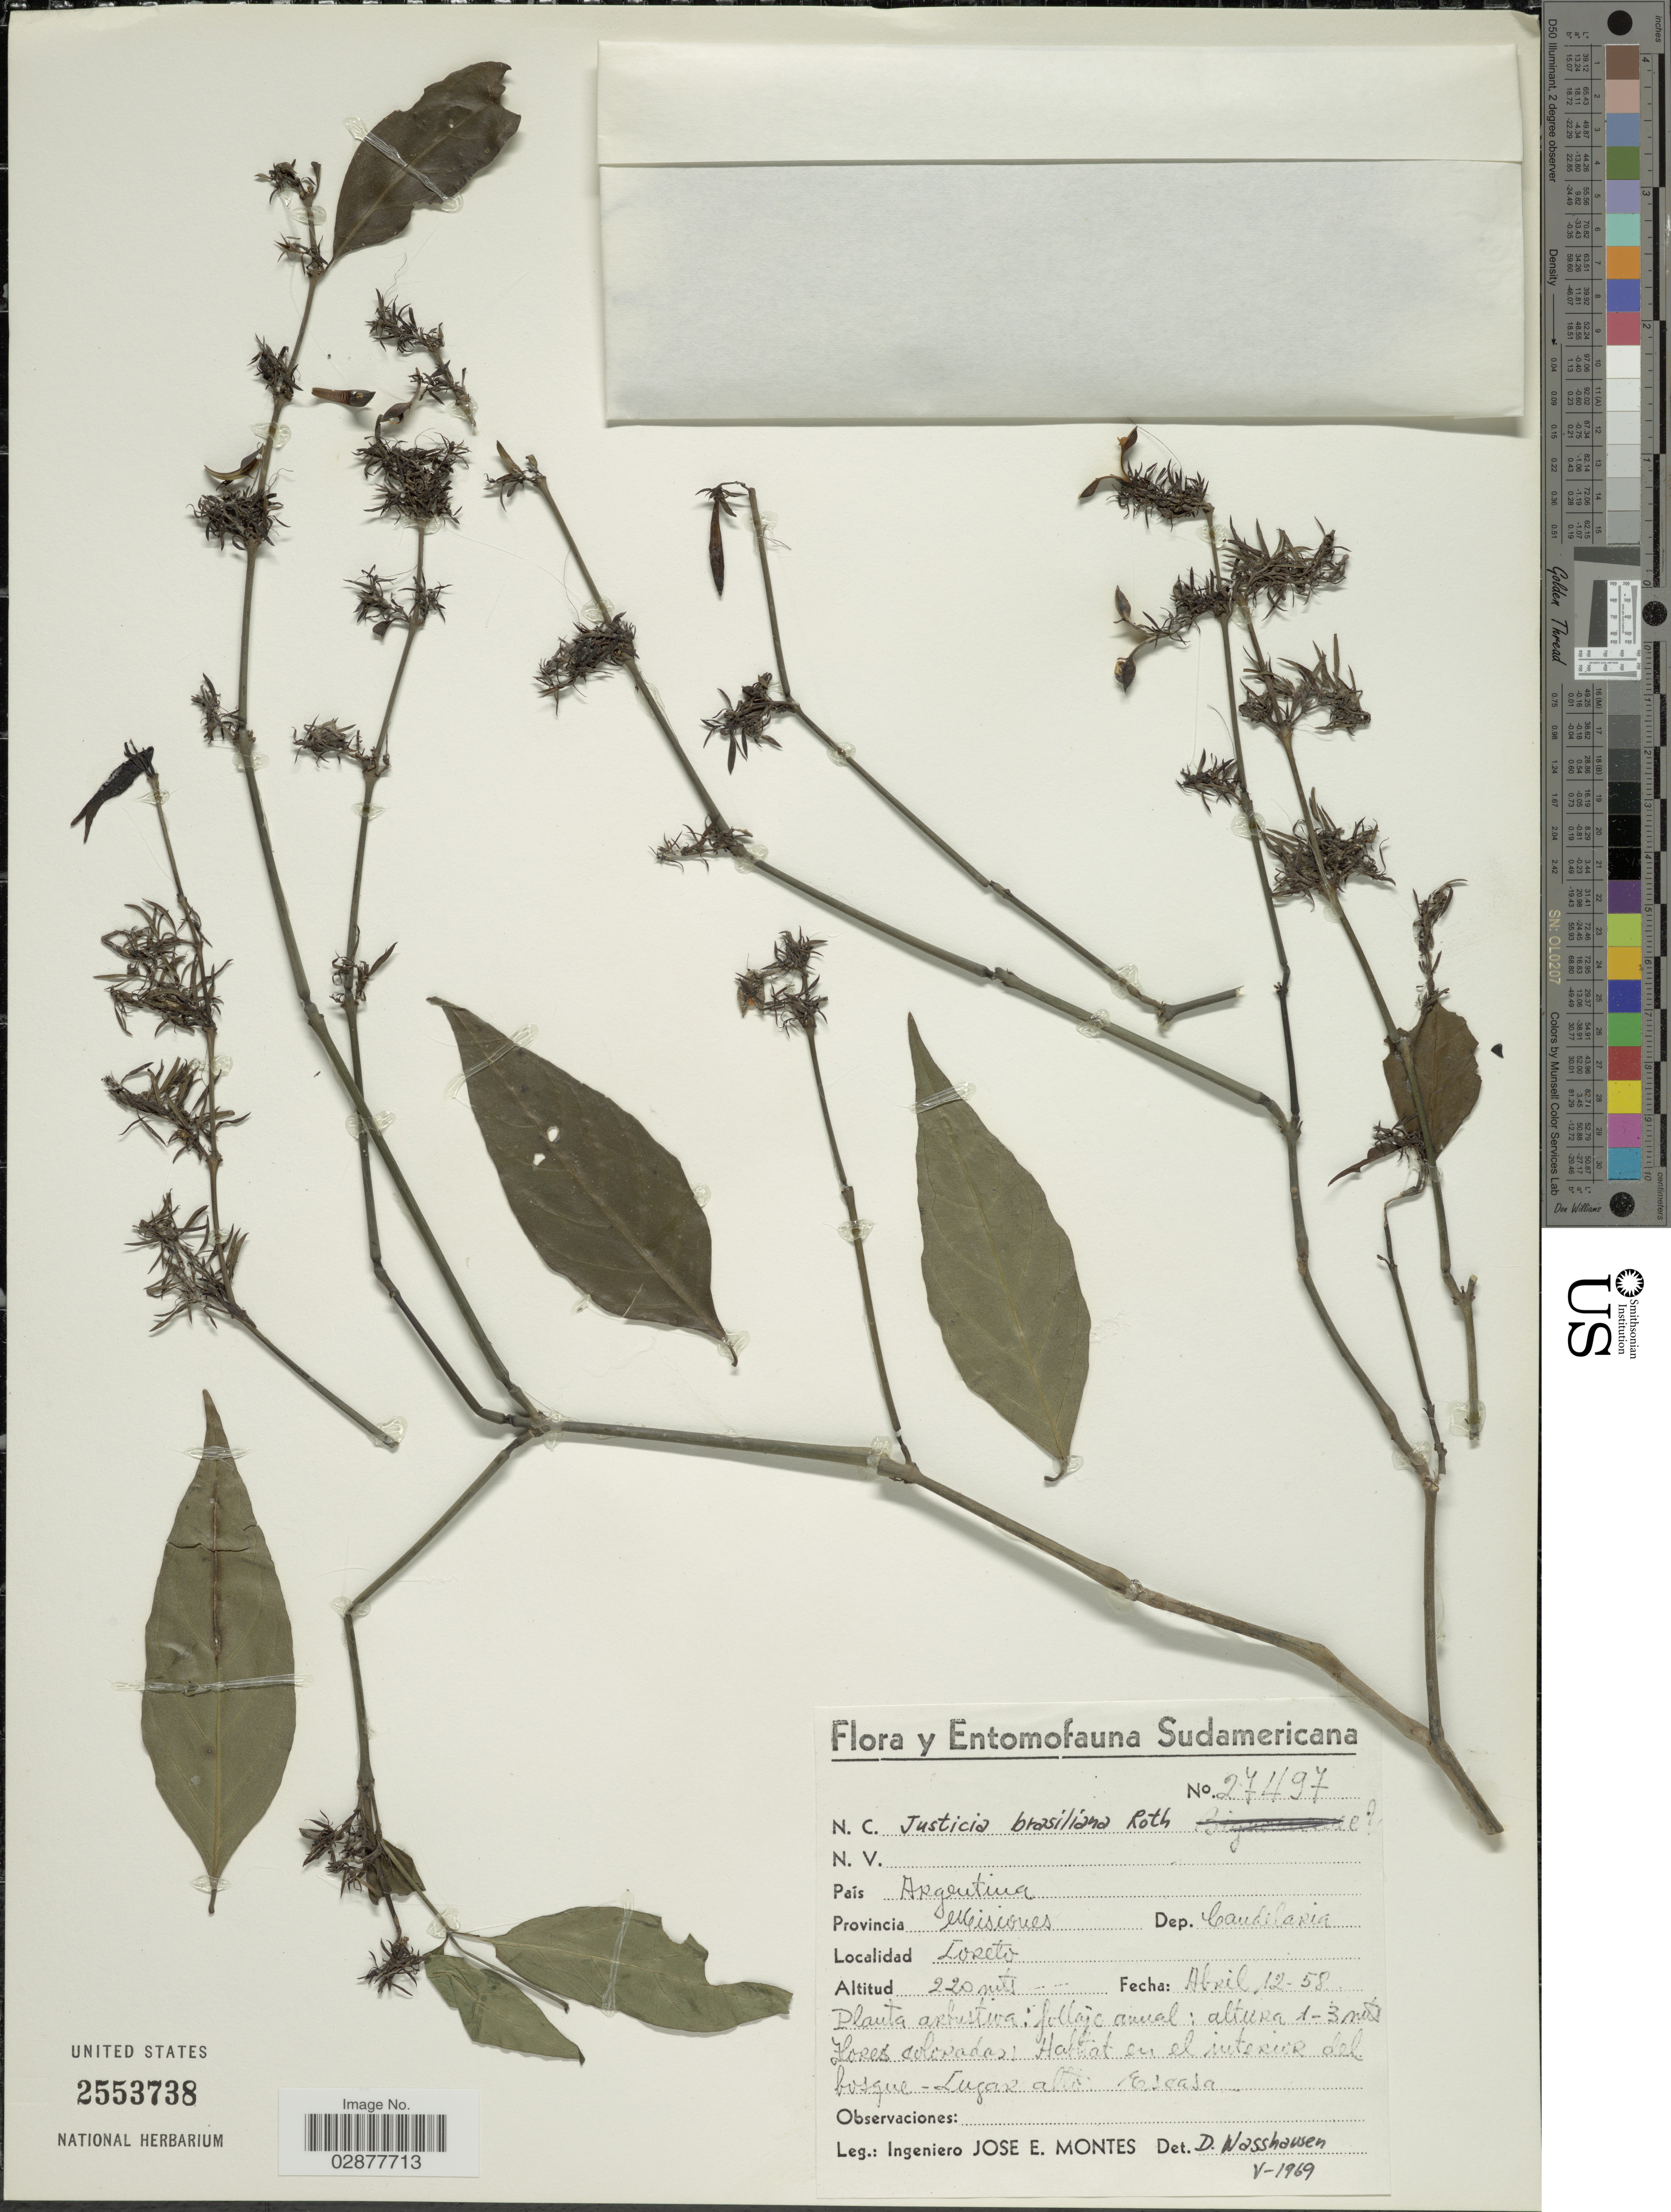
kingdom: Plantae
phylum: Tracheophyta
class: Magnoliopsida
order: Lamiales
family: Acanthaceae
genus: Justicia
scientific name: Justicia brasiliana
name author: Roth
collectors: J. E. Montes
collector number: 27497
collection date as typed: Transcribed d/m/y: 12/4/58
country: Argentina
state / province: Misiones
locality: Dep. Candelaria, Loreto.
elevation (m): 220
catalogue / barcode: US 2553738